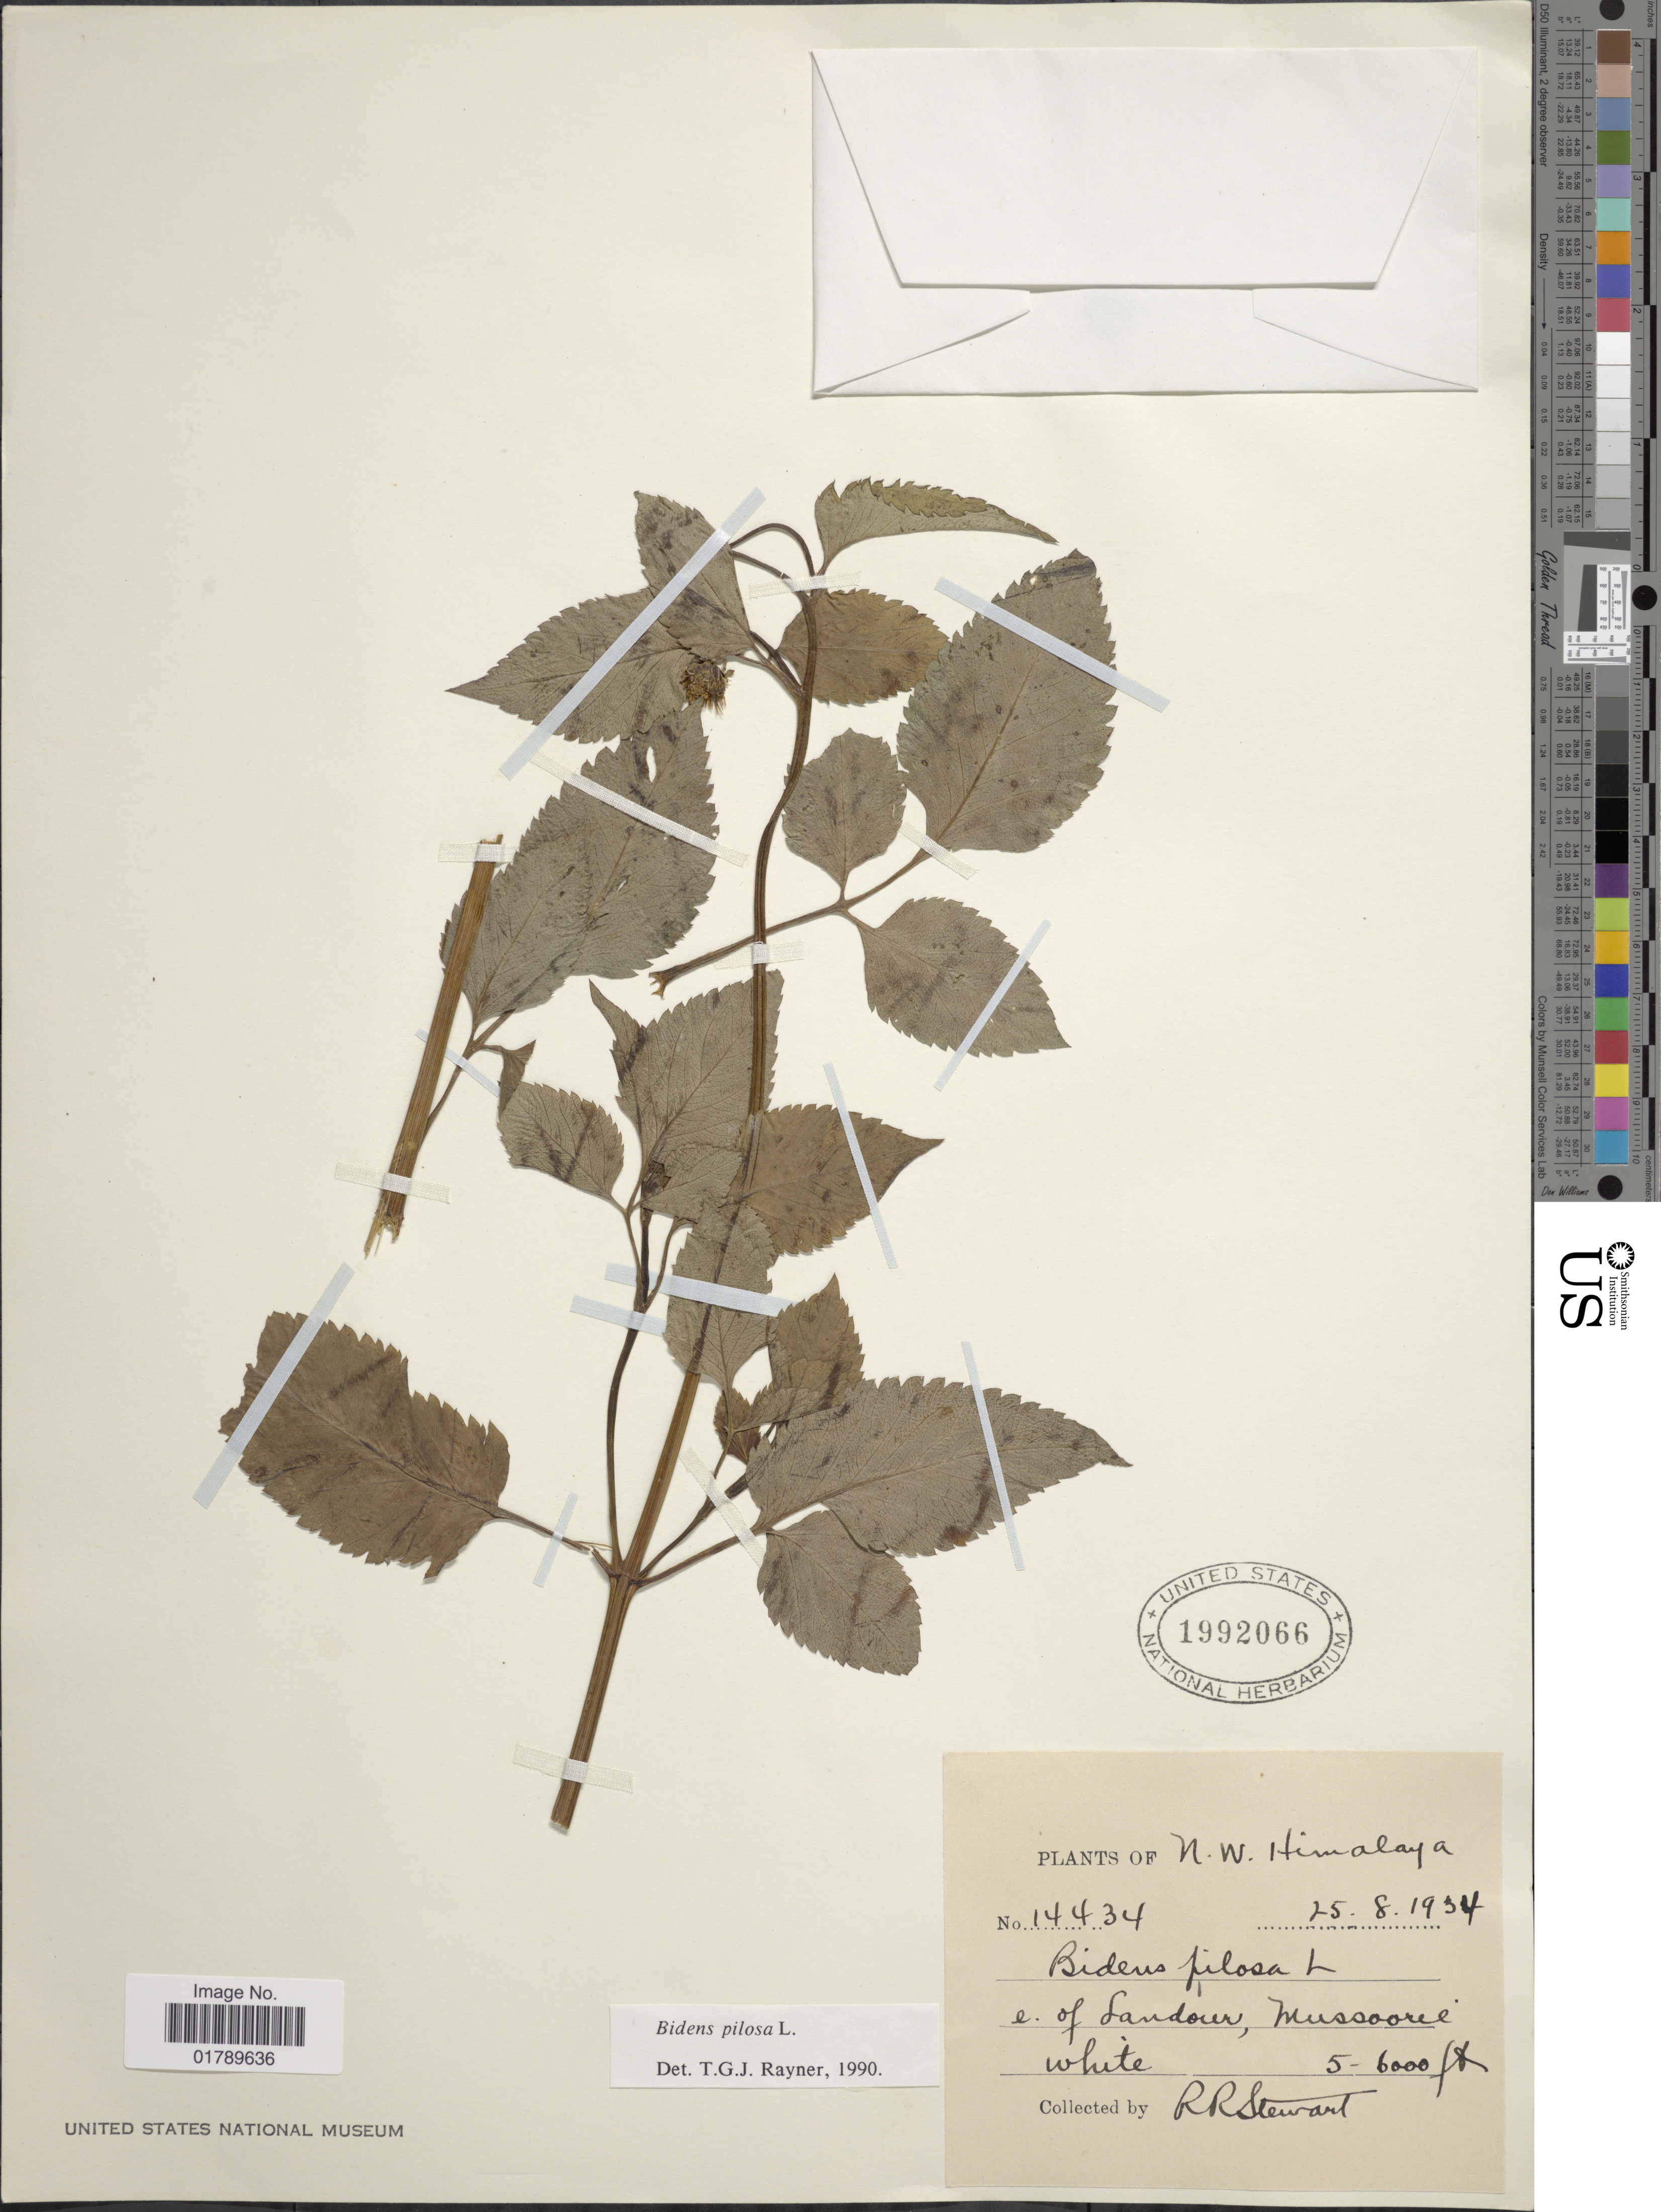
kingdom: Plantae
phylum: Tracheophyta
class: Magnoliopsida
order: Asterales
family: Asteraceae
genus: Bidens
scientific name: Bidens pilosa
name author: L.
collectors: R. R. Stewart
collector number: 14434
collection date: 1934-08-25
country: India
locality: N. W. Himalya. e. of Landour, Mussoorie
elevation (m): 1524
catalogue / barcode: US 1992066